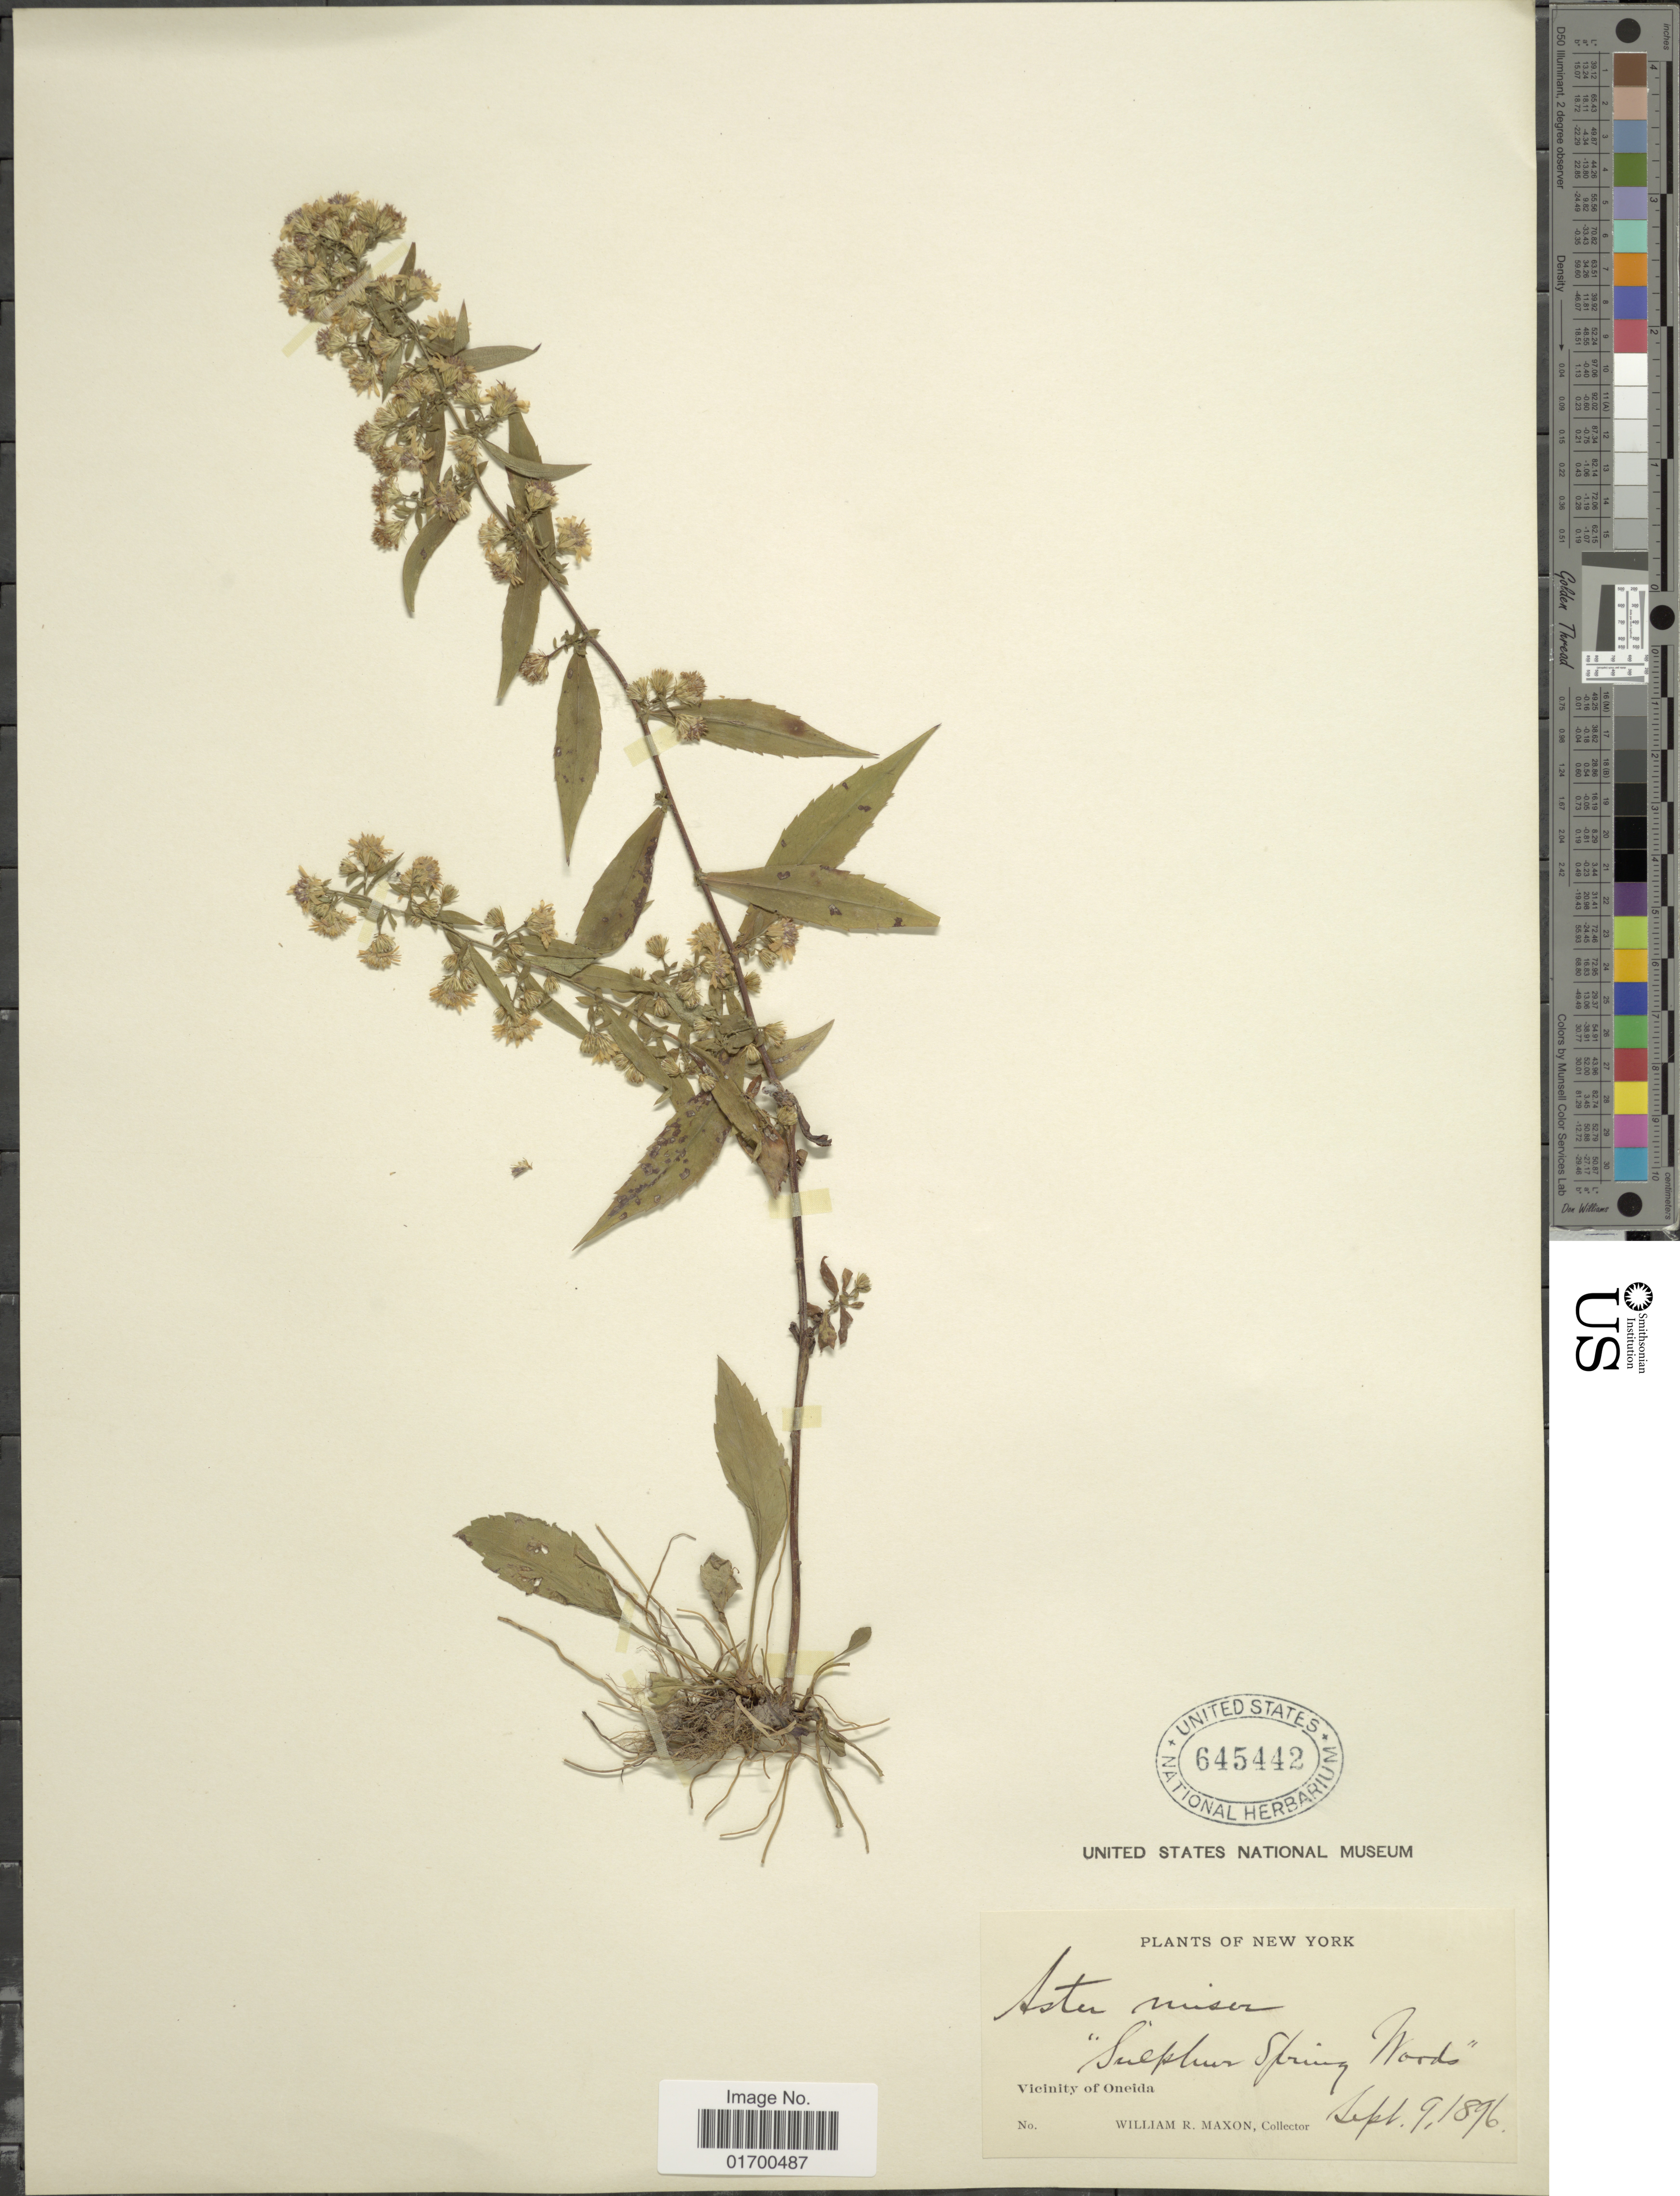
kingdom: Plantae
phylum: Tracheophyta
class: Magnoliopsida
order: Asterales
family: Asteraceae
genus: Symphyotrichum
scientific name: Symphyotrichum lateriflorum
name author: (L.) Á. Löve & D. Löve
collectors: W. R. Maxon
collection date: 1896-09-09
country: United States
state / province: New York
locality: Vicinity of Oneida. 'Sulphur Springs Woods'.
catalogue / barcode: US 645442